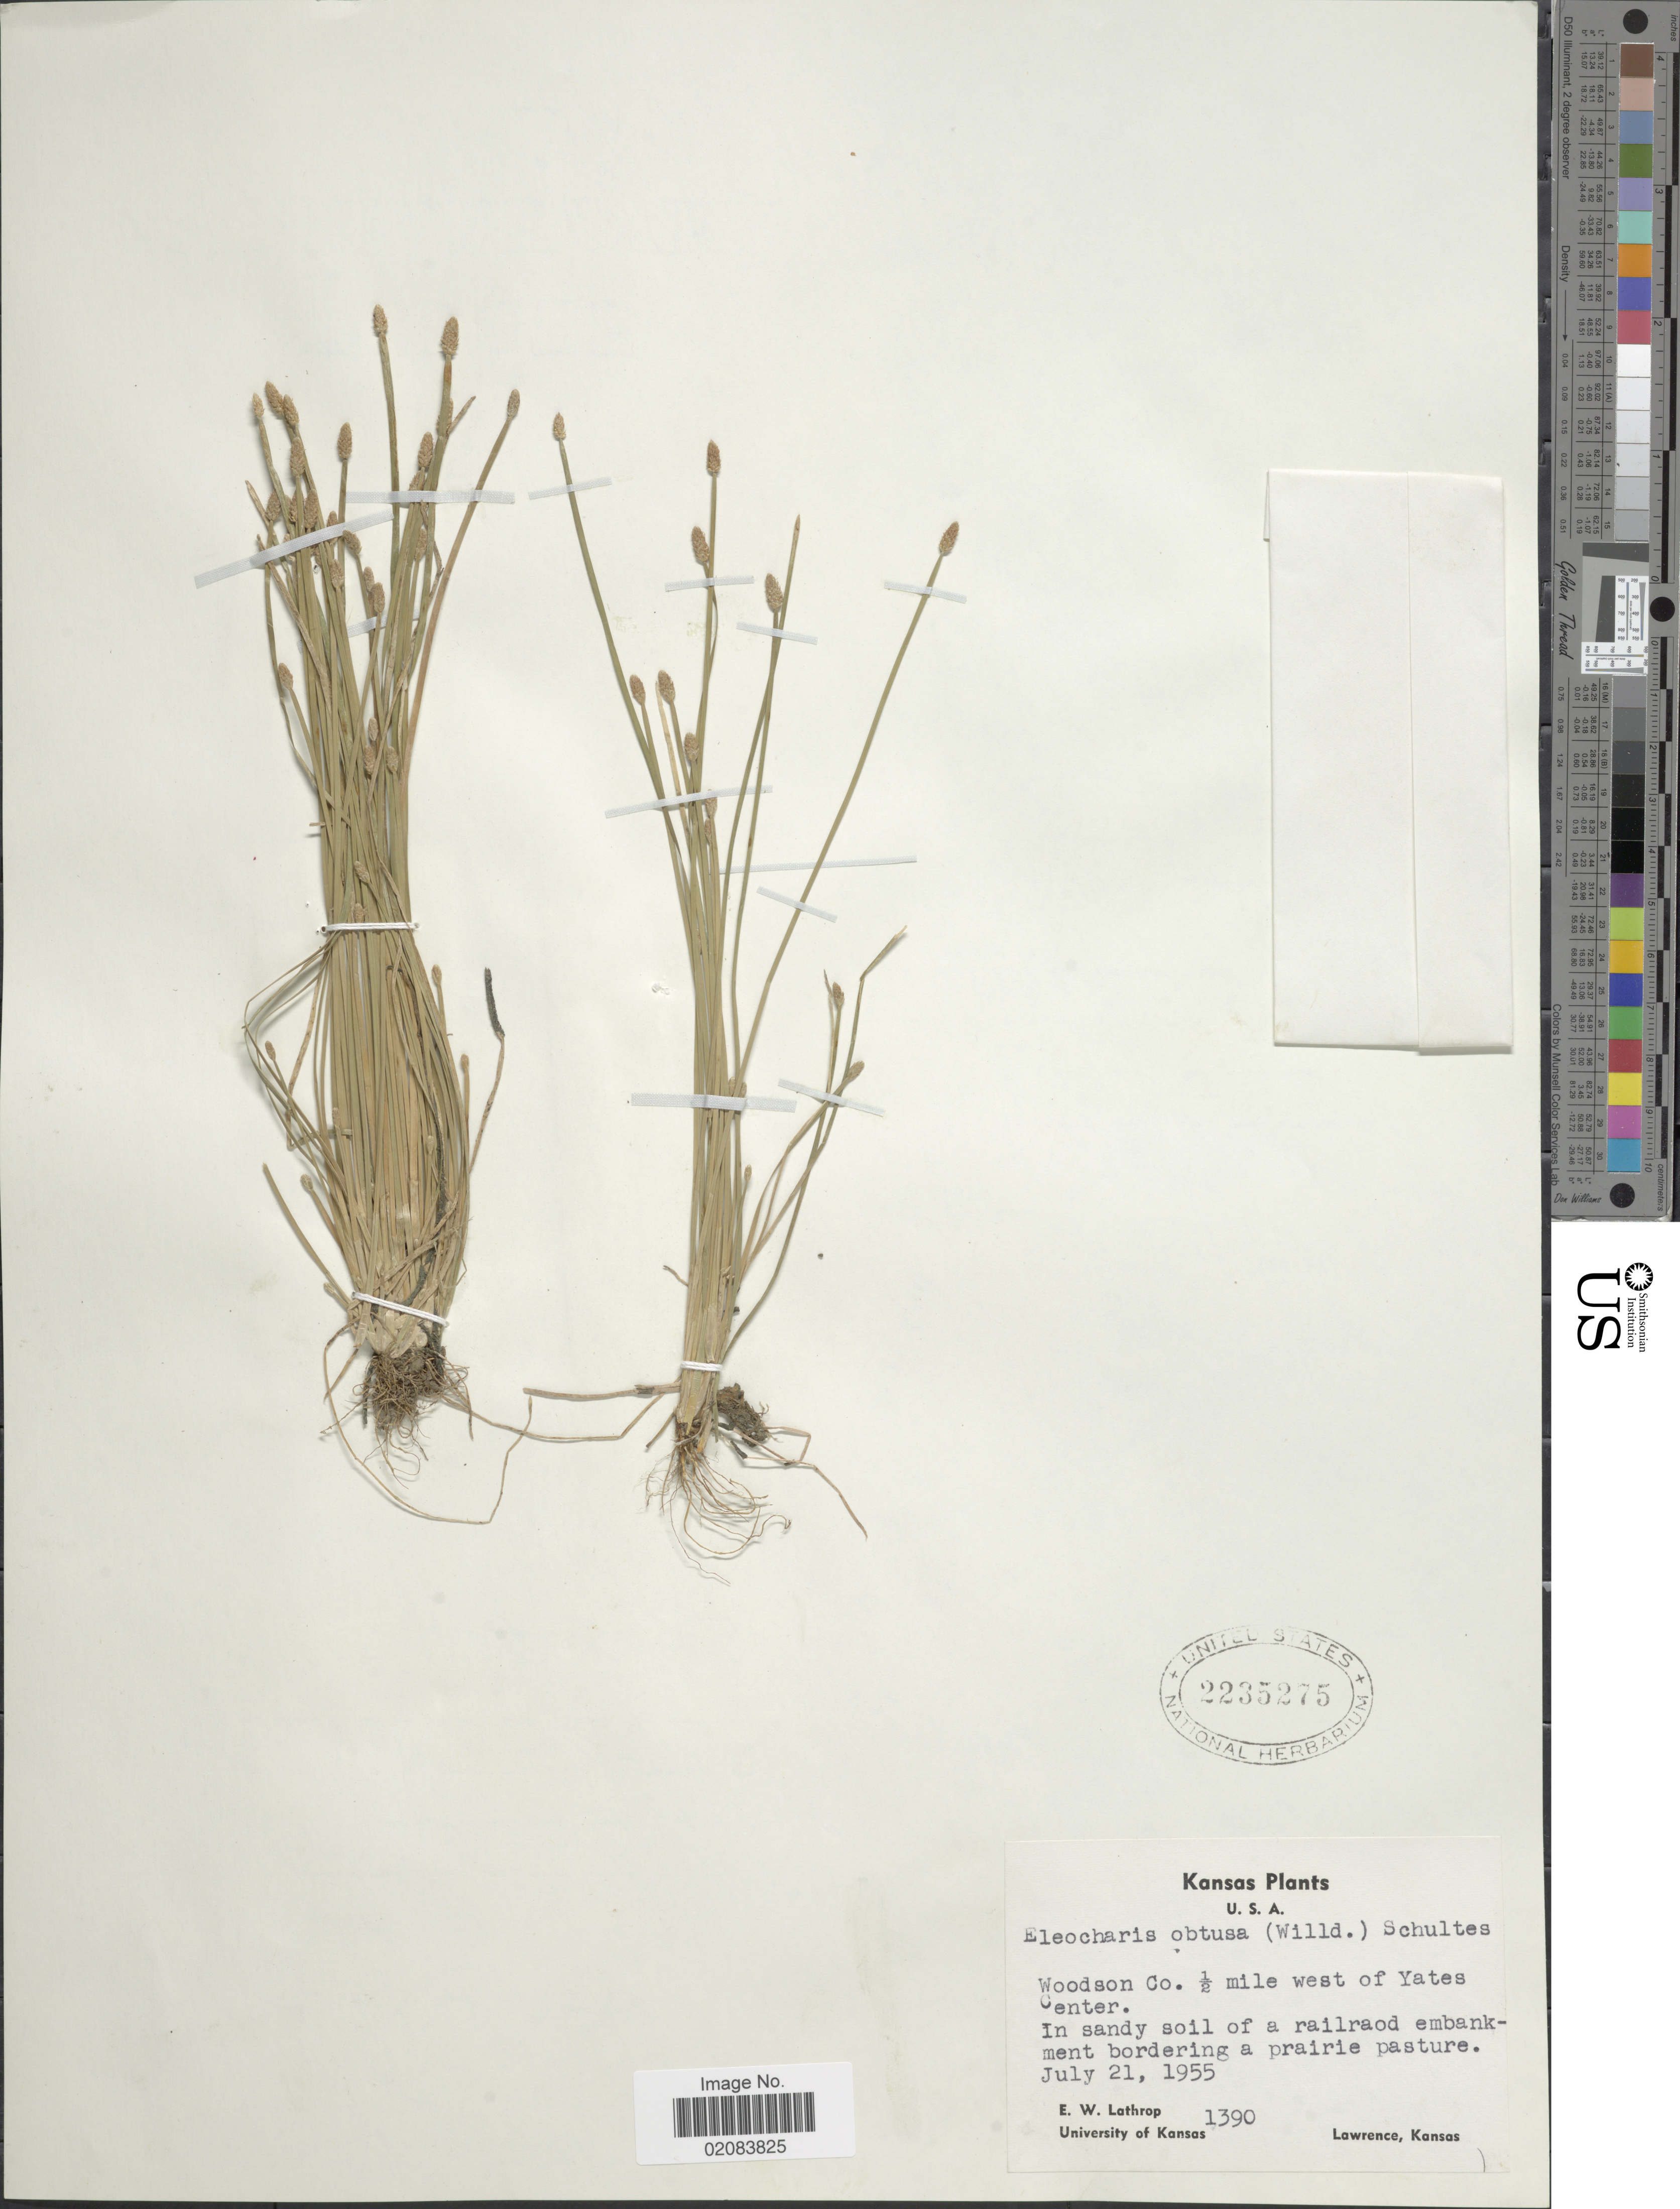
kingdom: Plantae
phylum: Tracheophyta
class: Liliopsida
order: Poales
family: Cyperaceae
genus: Eleocharis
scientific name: Eleocharis obtusa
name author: (Willd.) Schult.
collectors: E. W. Lathrop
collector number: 1390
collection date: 1955-07-21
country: United States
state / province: Kansas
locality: Woodson Co. ½ mile west of Yates Center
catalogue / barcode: US 2235275